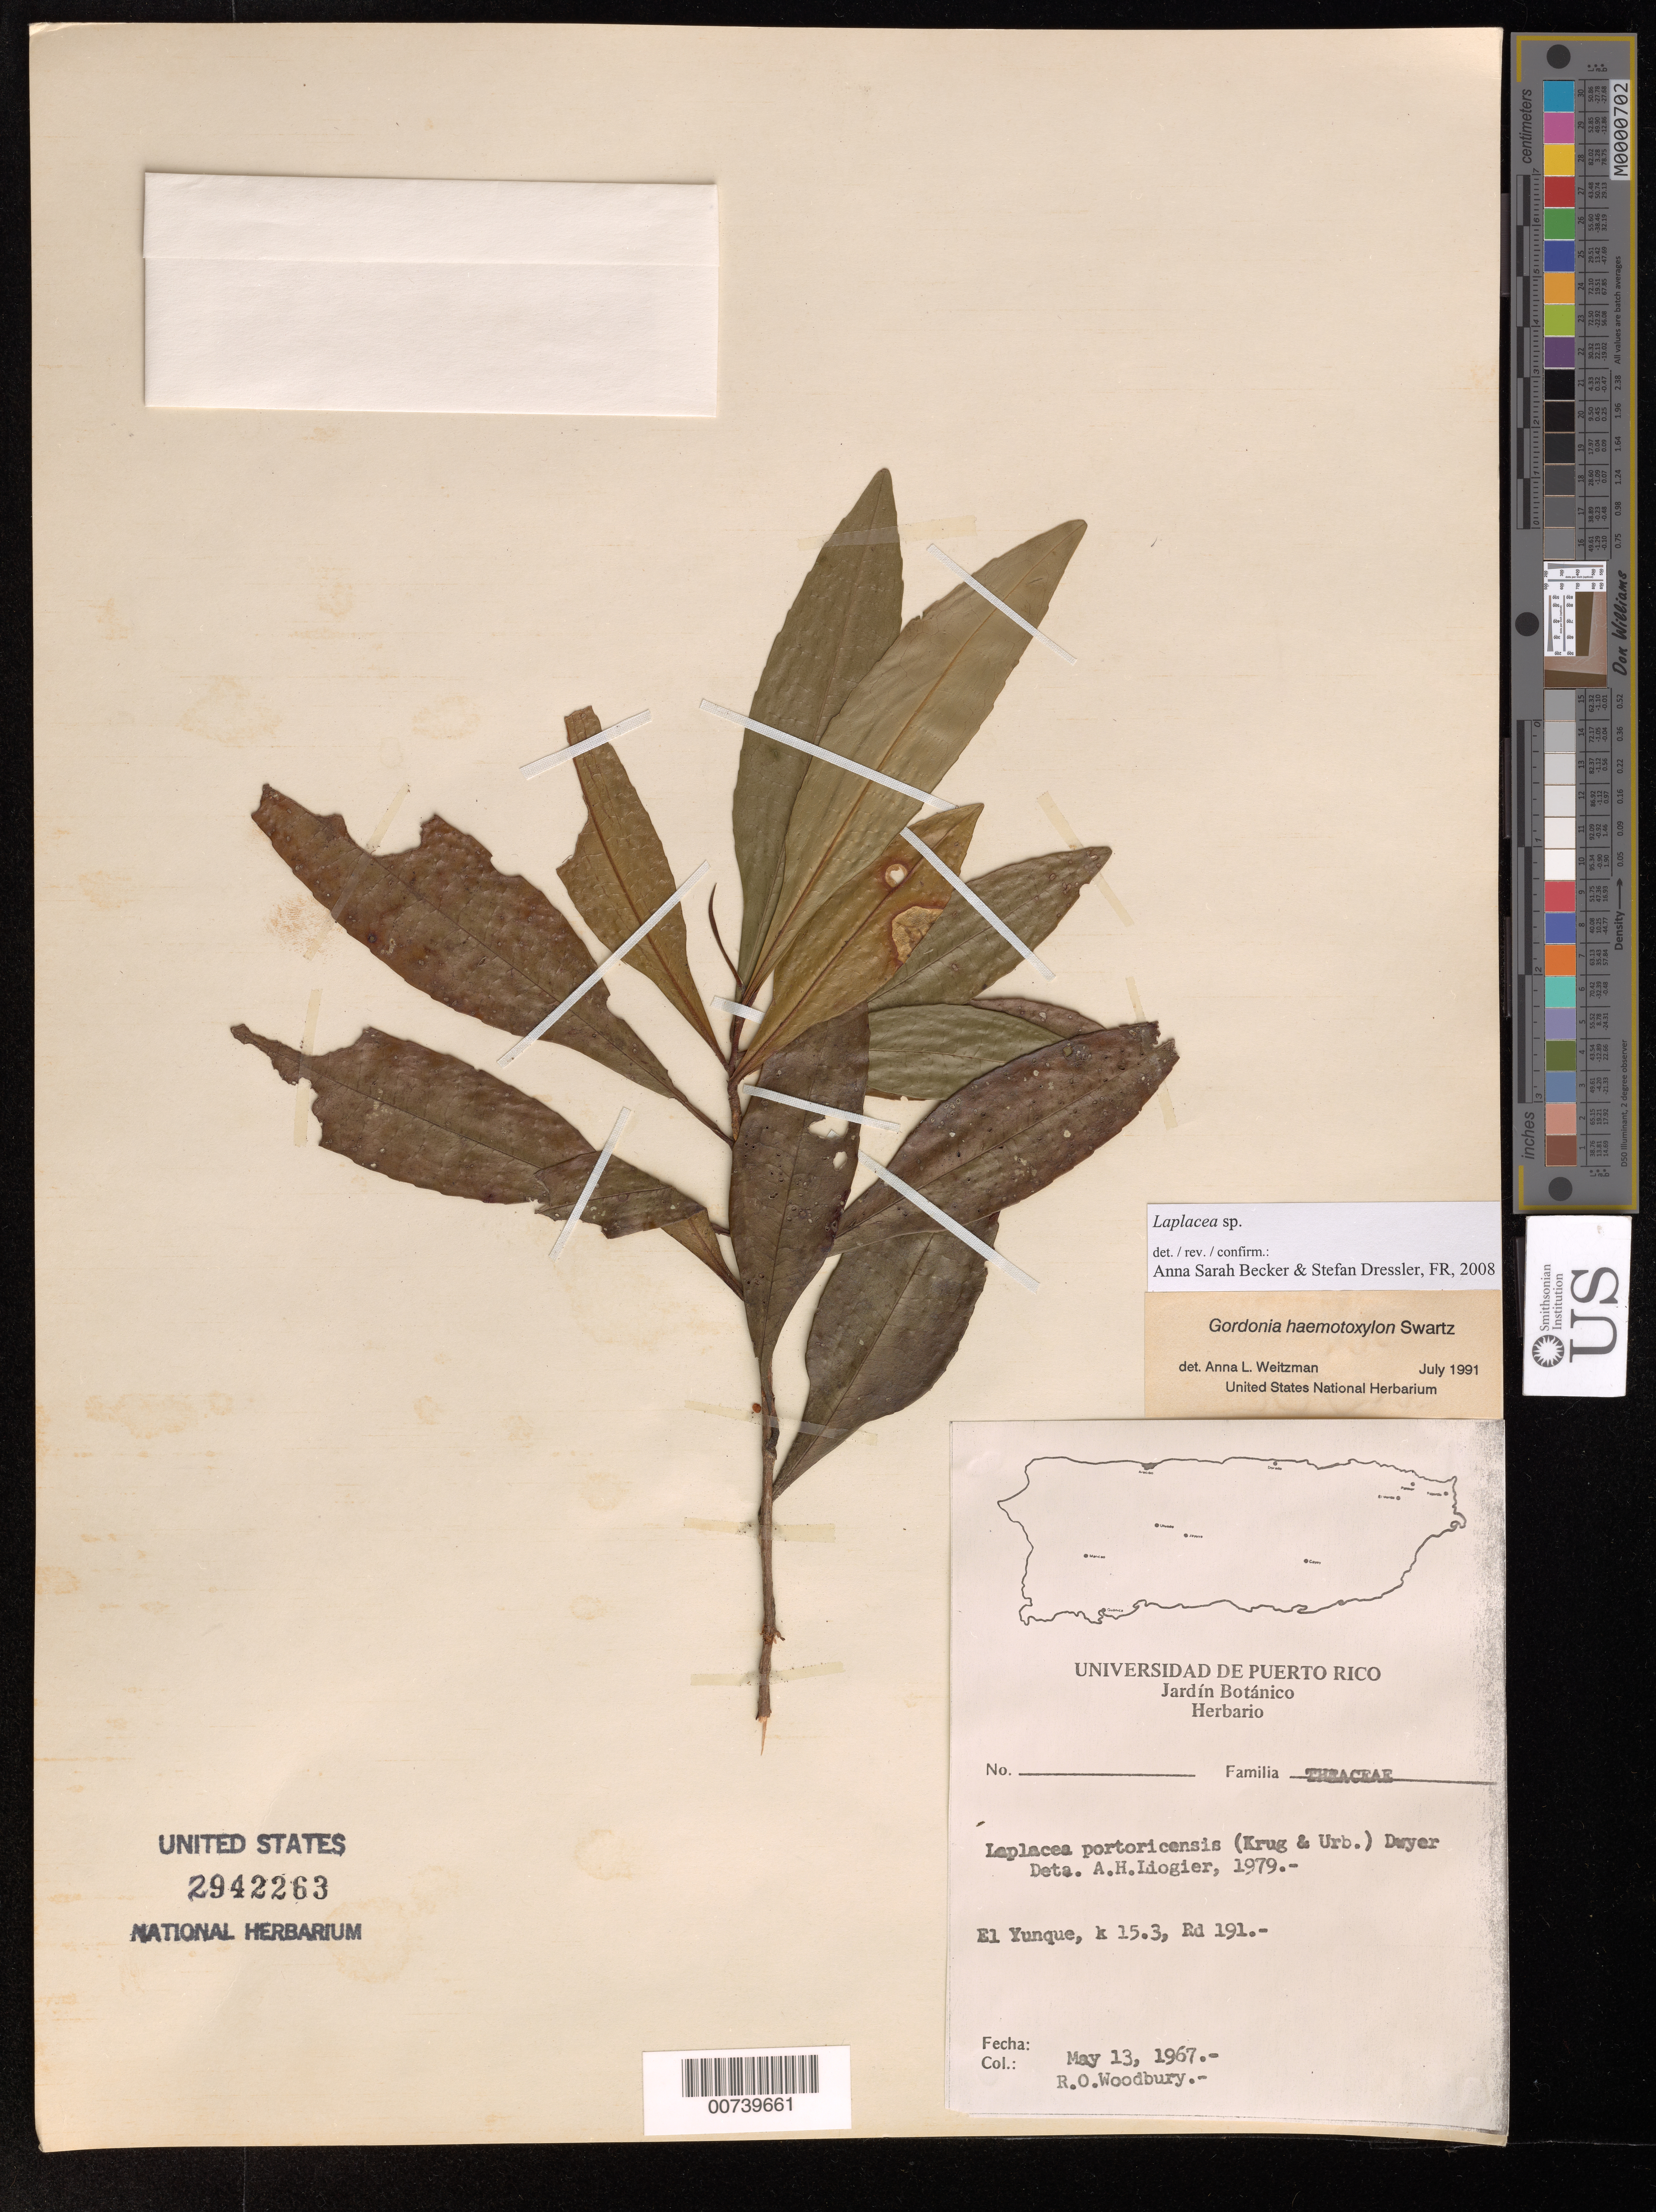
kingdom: Plantae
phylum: Tracheophyta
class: Magnoliopsida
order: Ericales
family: Theaceae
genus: Laplacea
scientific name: Laplacea sp.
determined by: Becker, Anna S.; Dressler, S.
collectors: R. O. Woodbury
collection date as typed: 13 May 1967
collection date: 1967-05-13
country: Puerto Rico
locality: El Yunque, k 15.3, Rd. 191.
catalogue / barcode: US 2942263